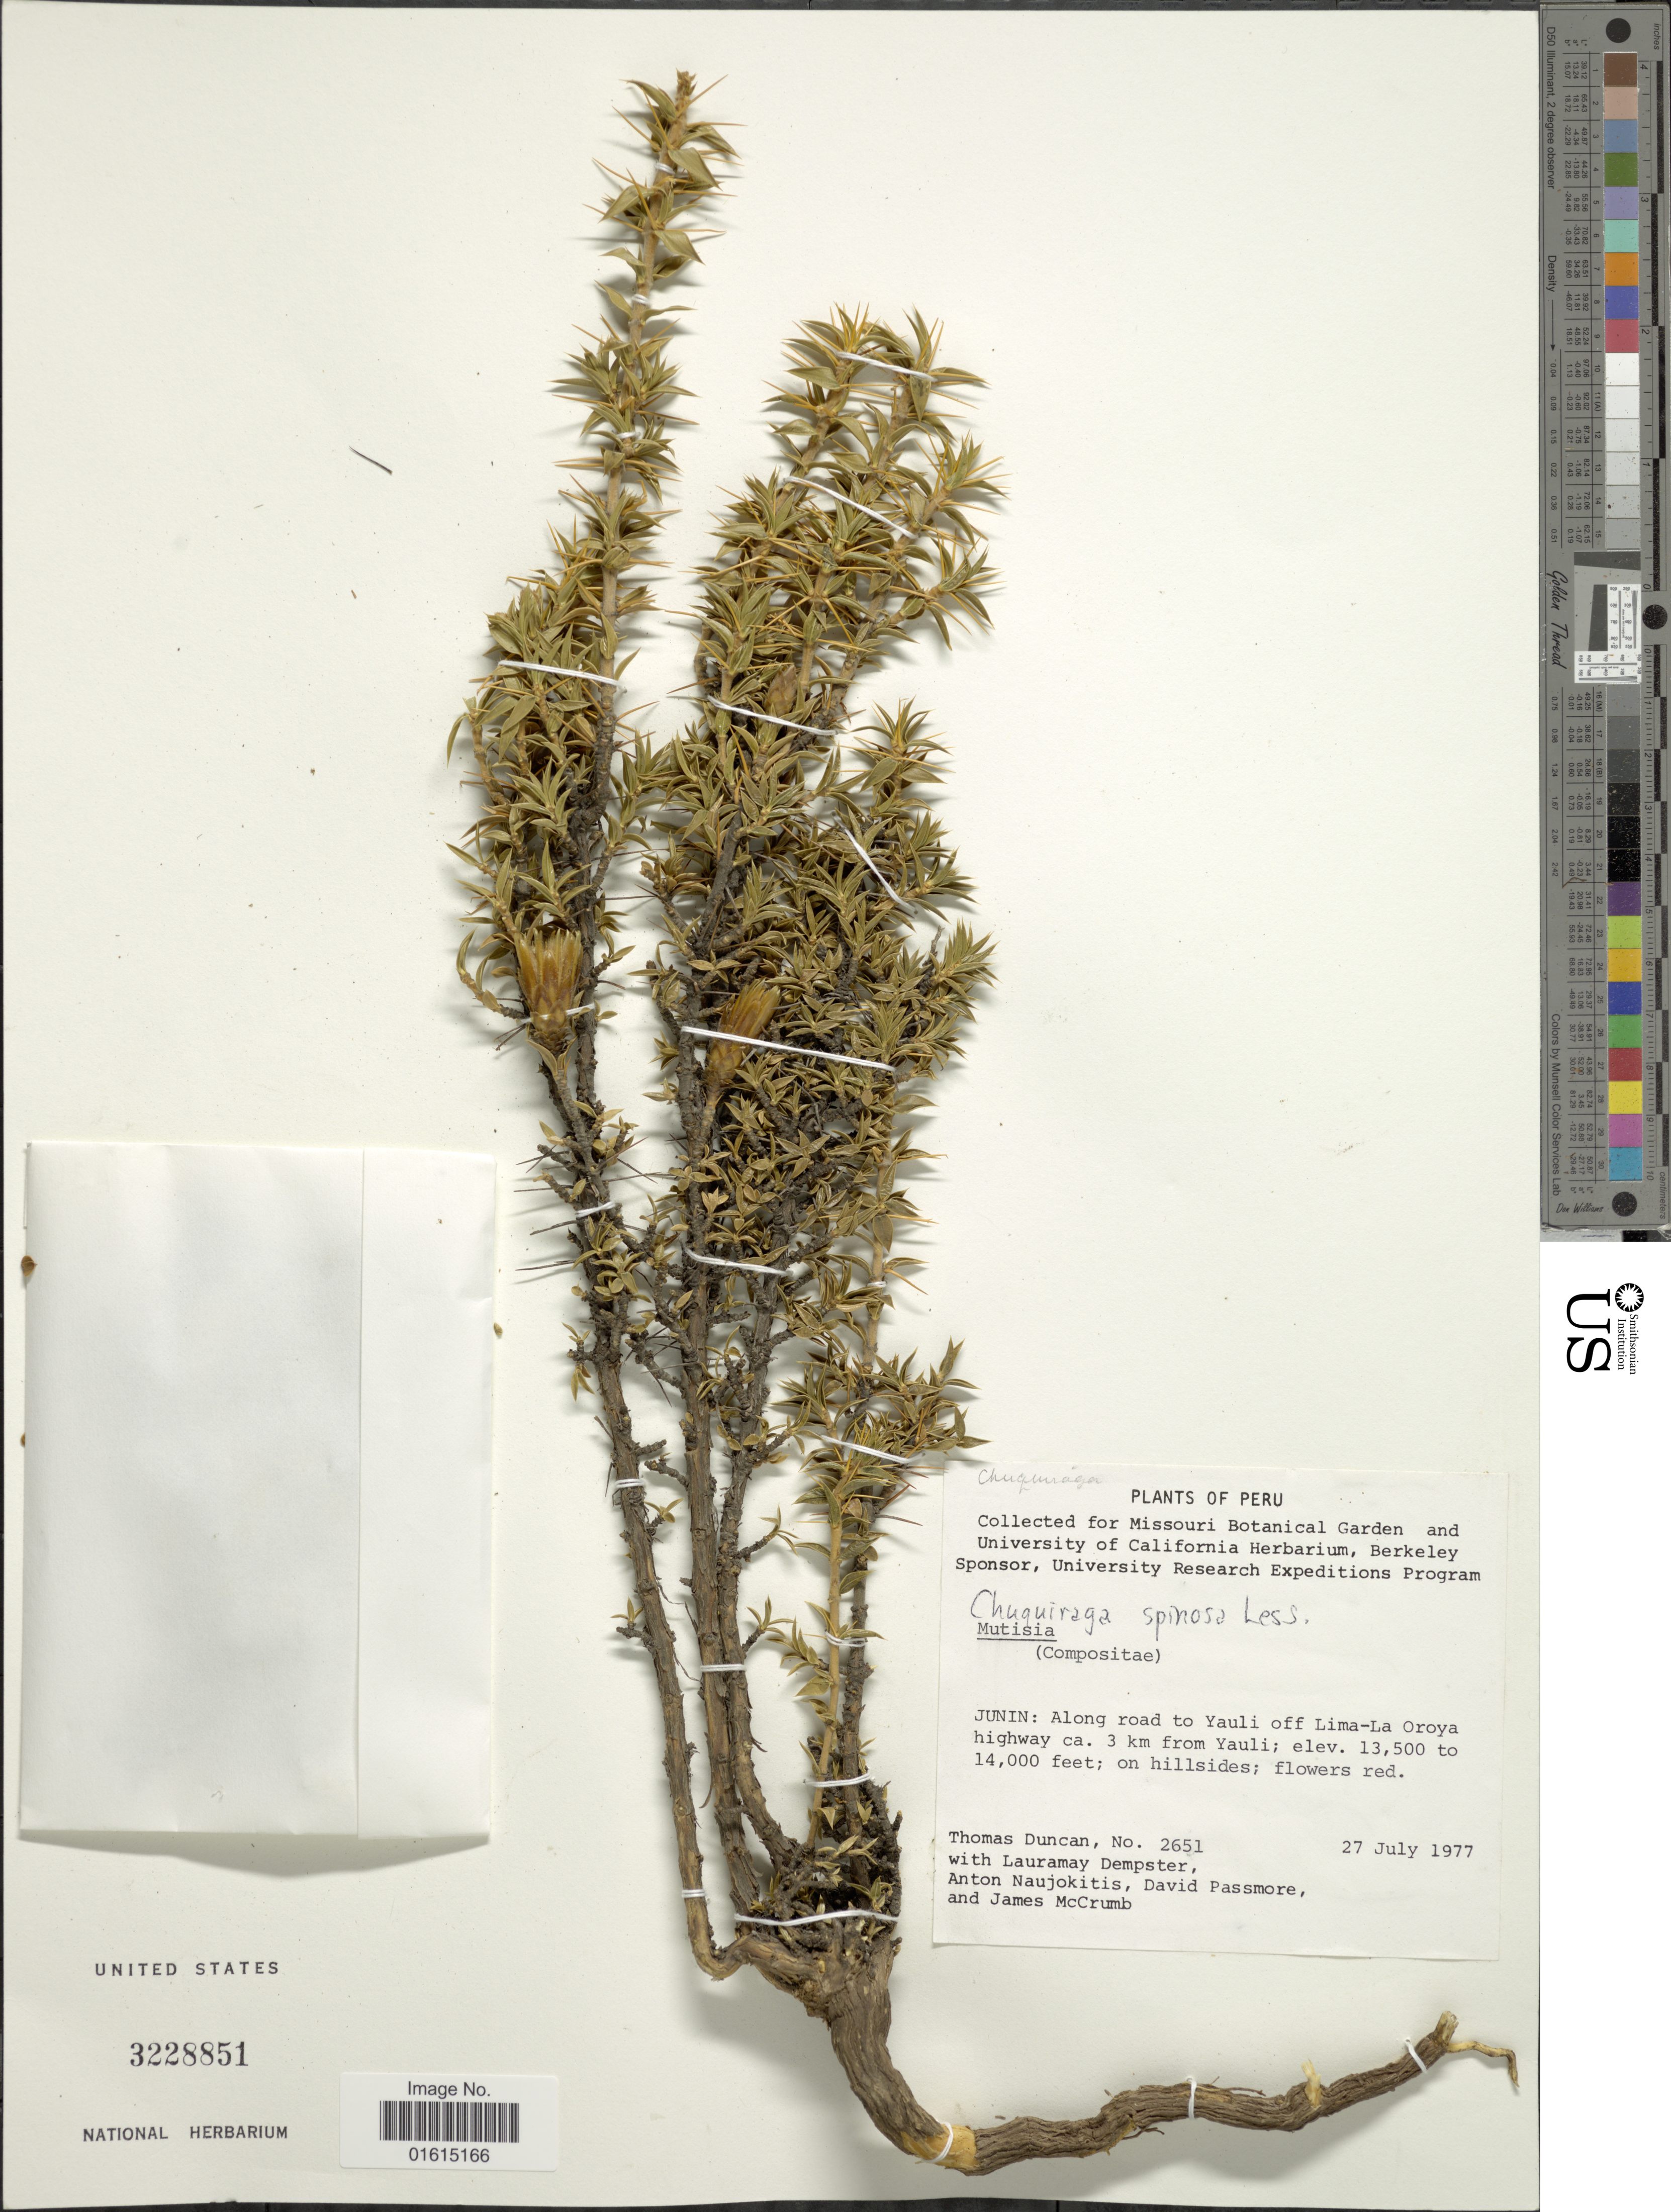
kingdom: Plantae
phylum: Tracheophyta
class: Magnoliopsida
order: Asterales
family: Asteraceae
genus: Chuquiraga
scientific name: Chuquiraga spinosa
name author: Less.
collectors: T. Duncan, L. T. Dempster, A. Naujokitis, d. Passmore & J. McCrumb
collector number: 2651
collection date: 1977-07-27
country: Peru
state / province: Junín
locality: Along road to Yauli off Lima-La Oroya highway ca 3 km from Yauli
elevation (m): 4115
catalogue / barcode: US 3228851